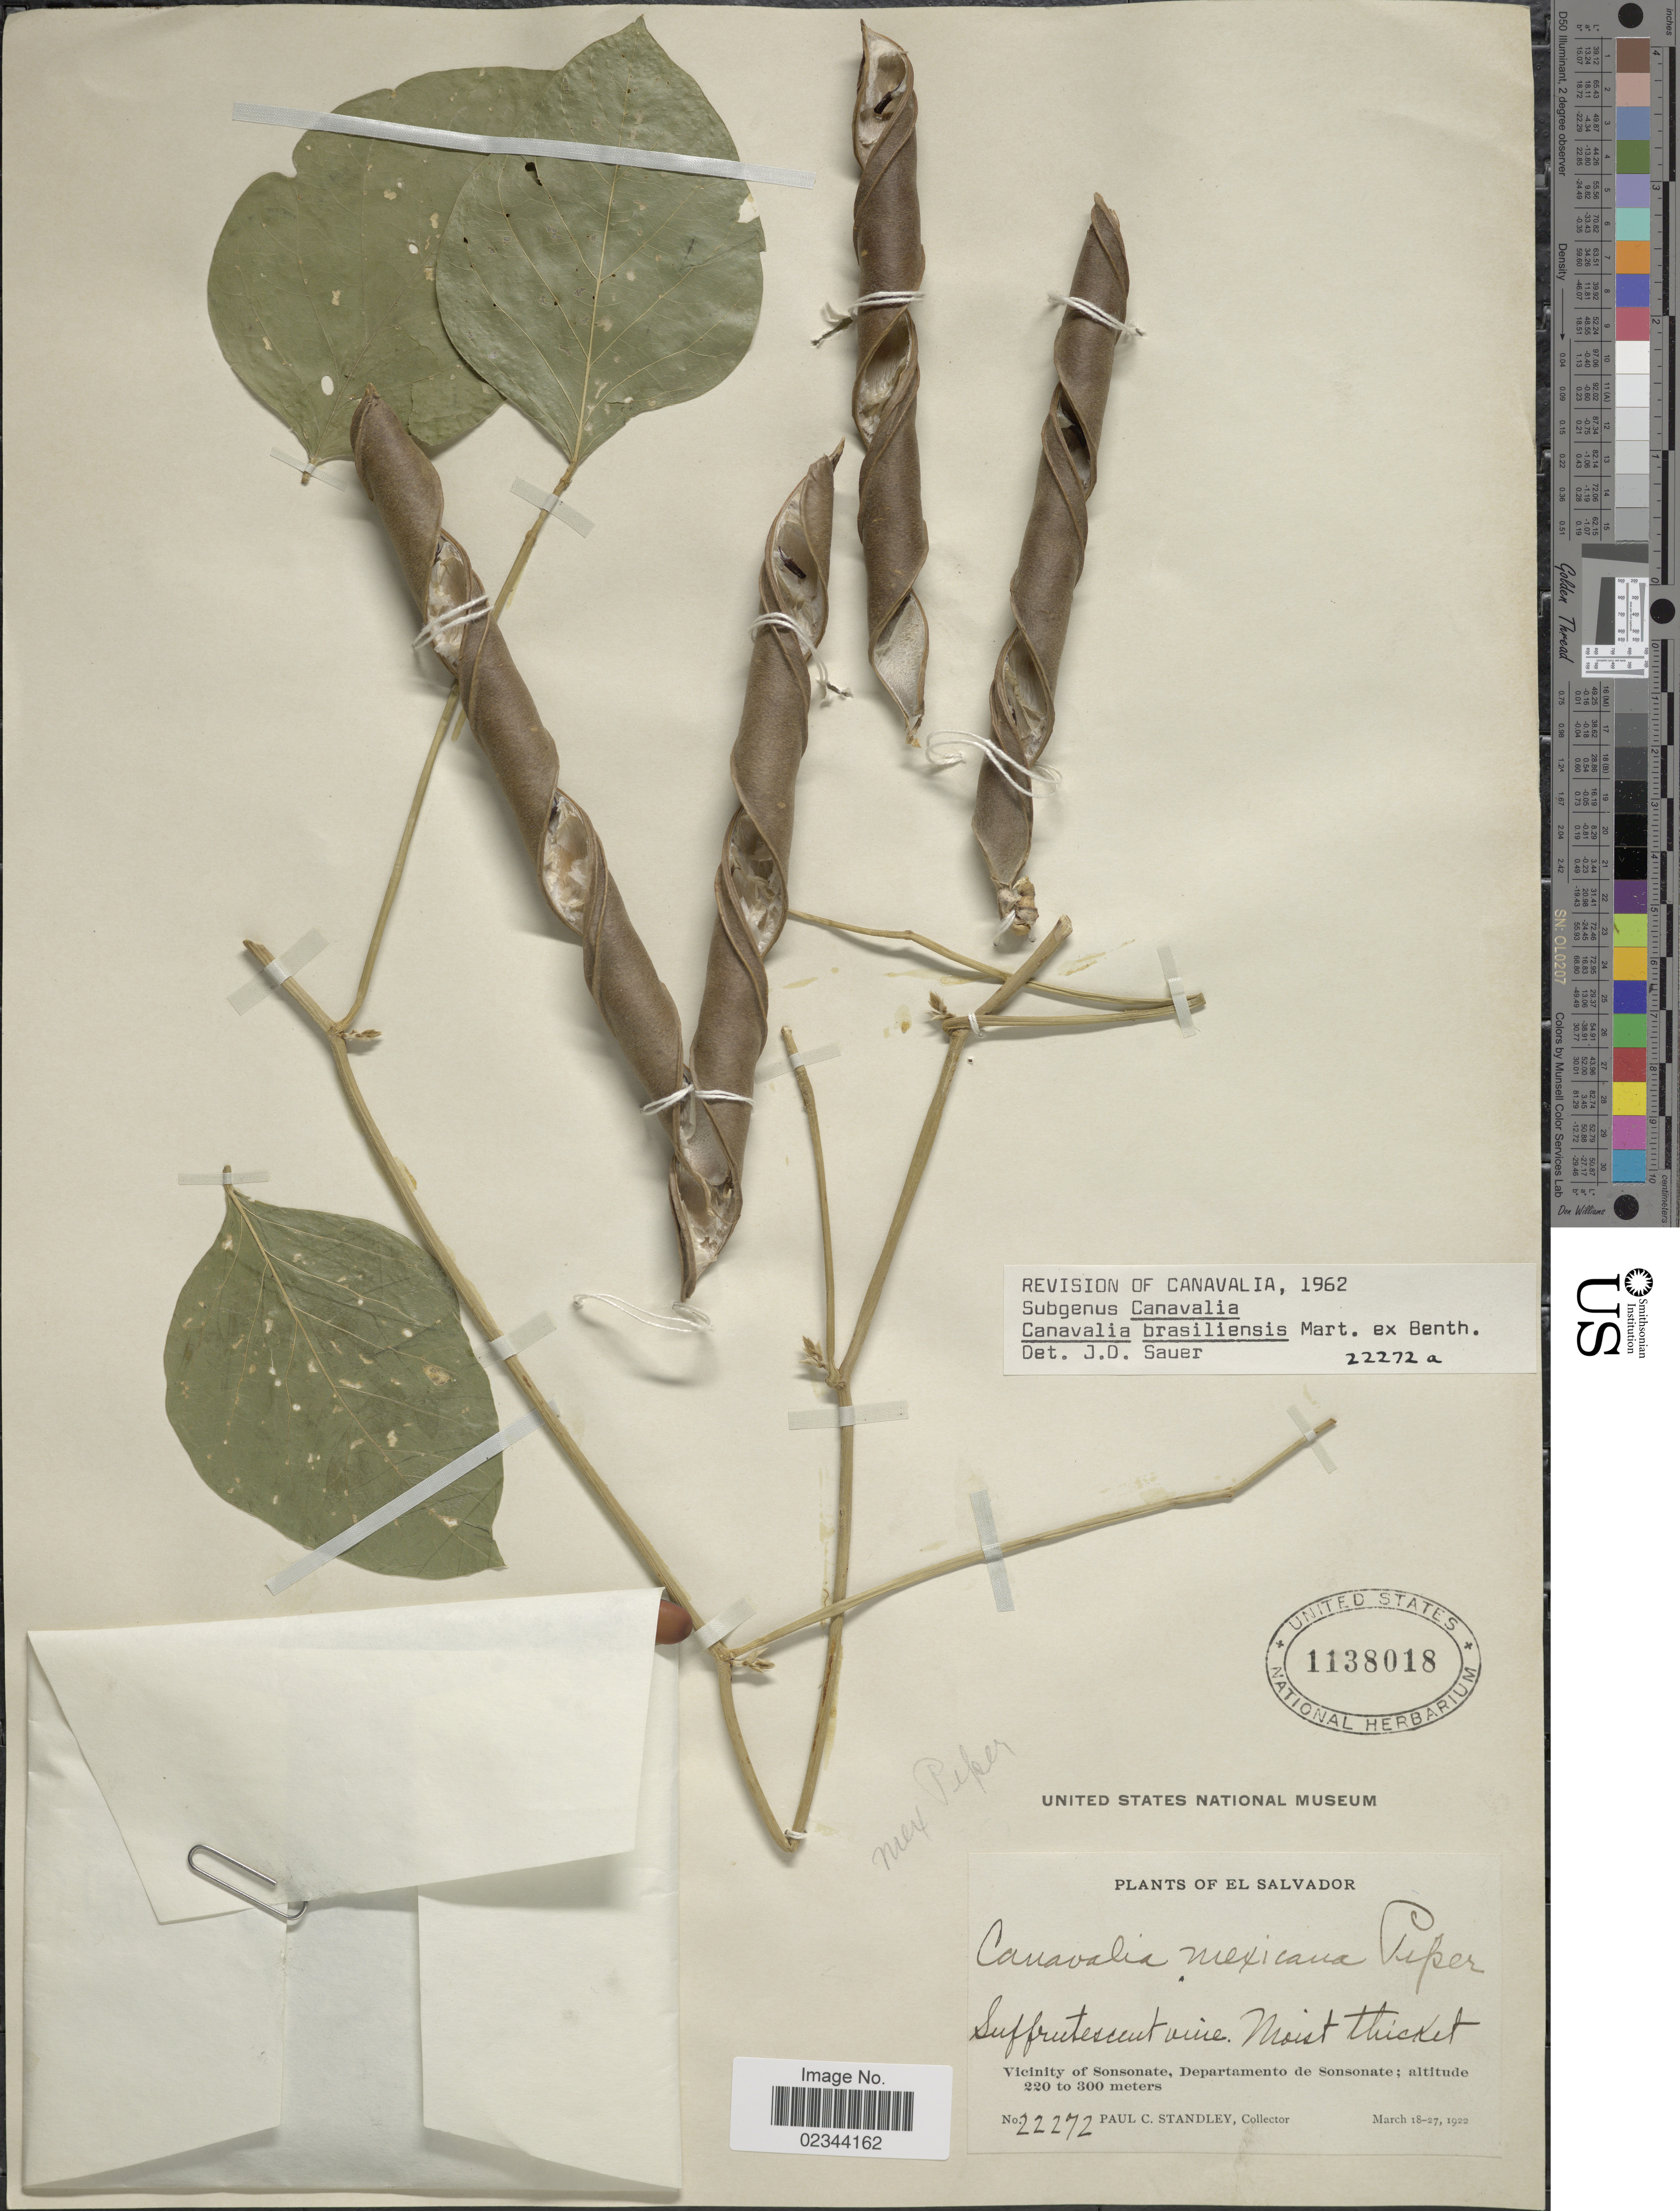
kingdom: Plantae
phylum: Tracheophyta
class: Magnoliopsida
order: Fabales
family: Fabaceae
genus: Canavalia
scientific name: Canavalia brasiliensis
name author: Mart. ex Benth.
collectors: P. C. Standley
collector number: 22272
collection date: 1922-03-18/1922-03-27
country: El Salvador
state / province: Sonsonate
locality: Departamento de Sonsonate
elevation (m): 220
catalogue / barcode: US 1138018